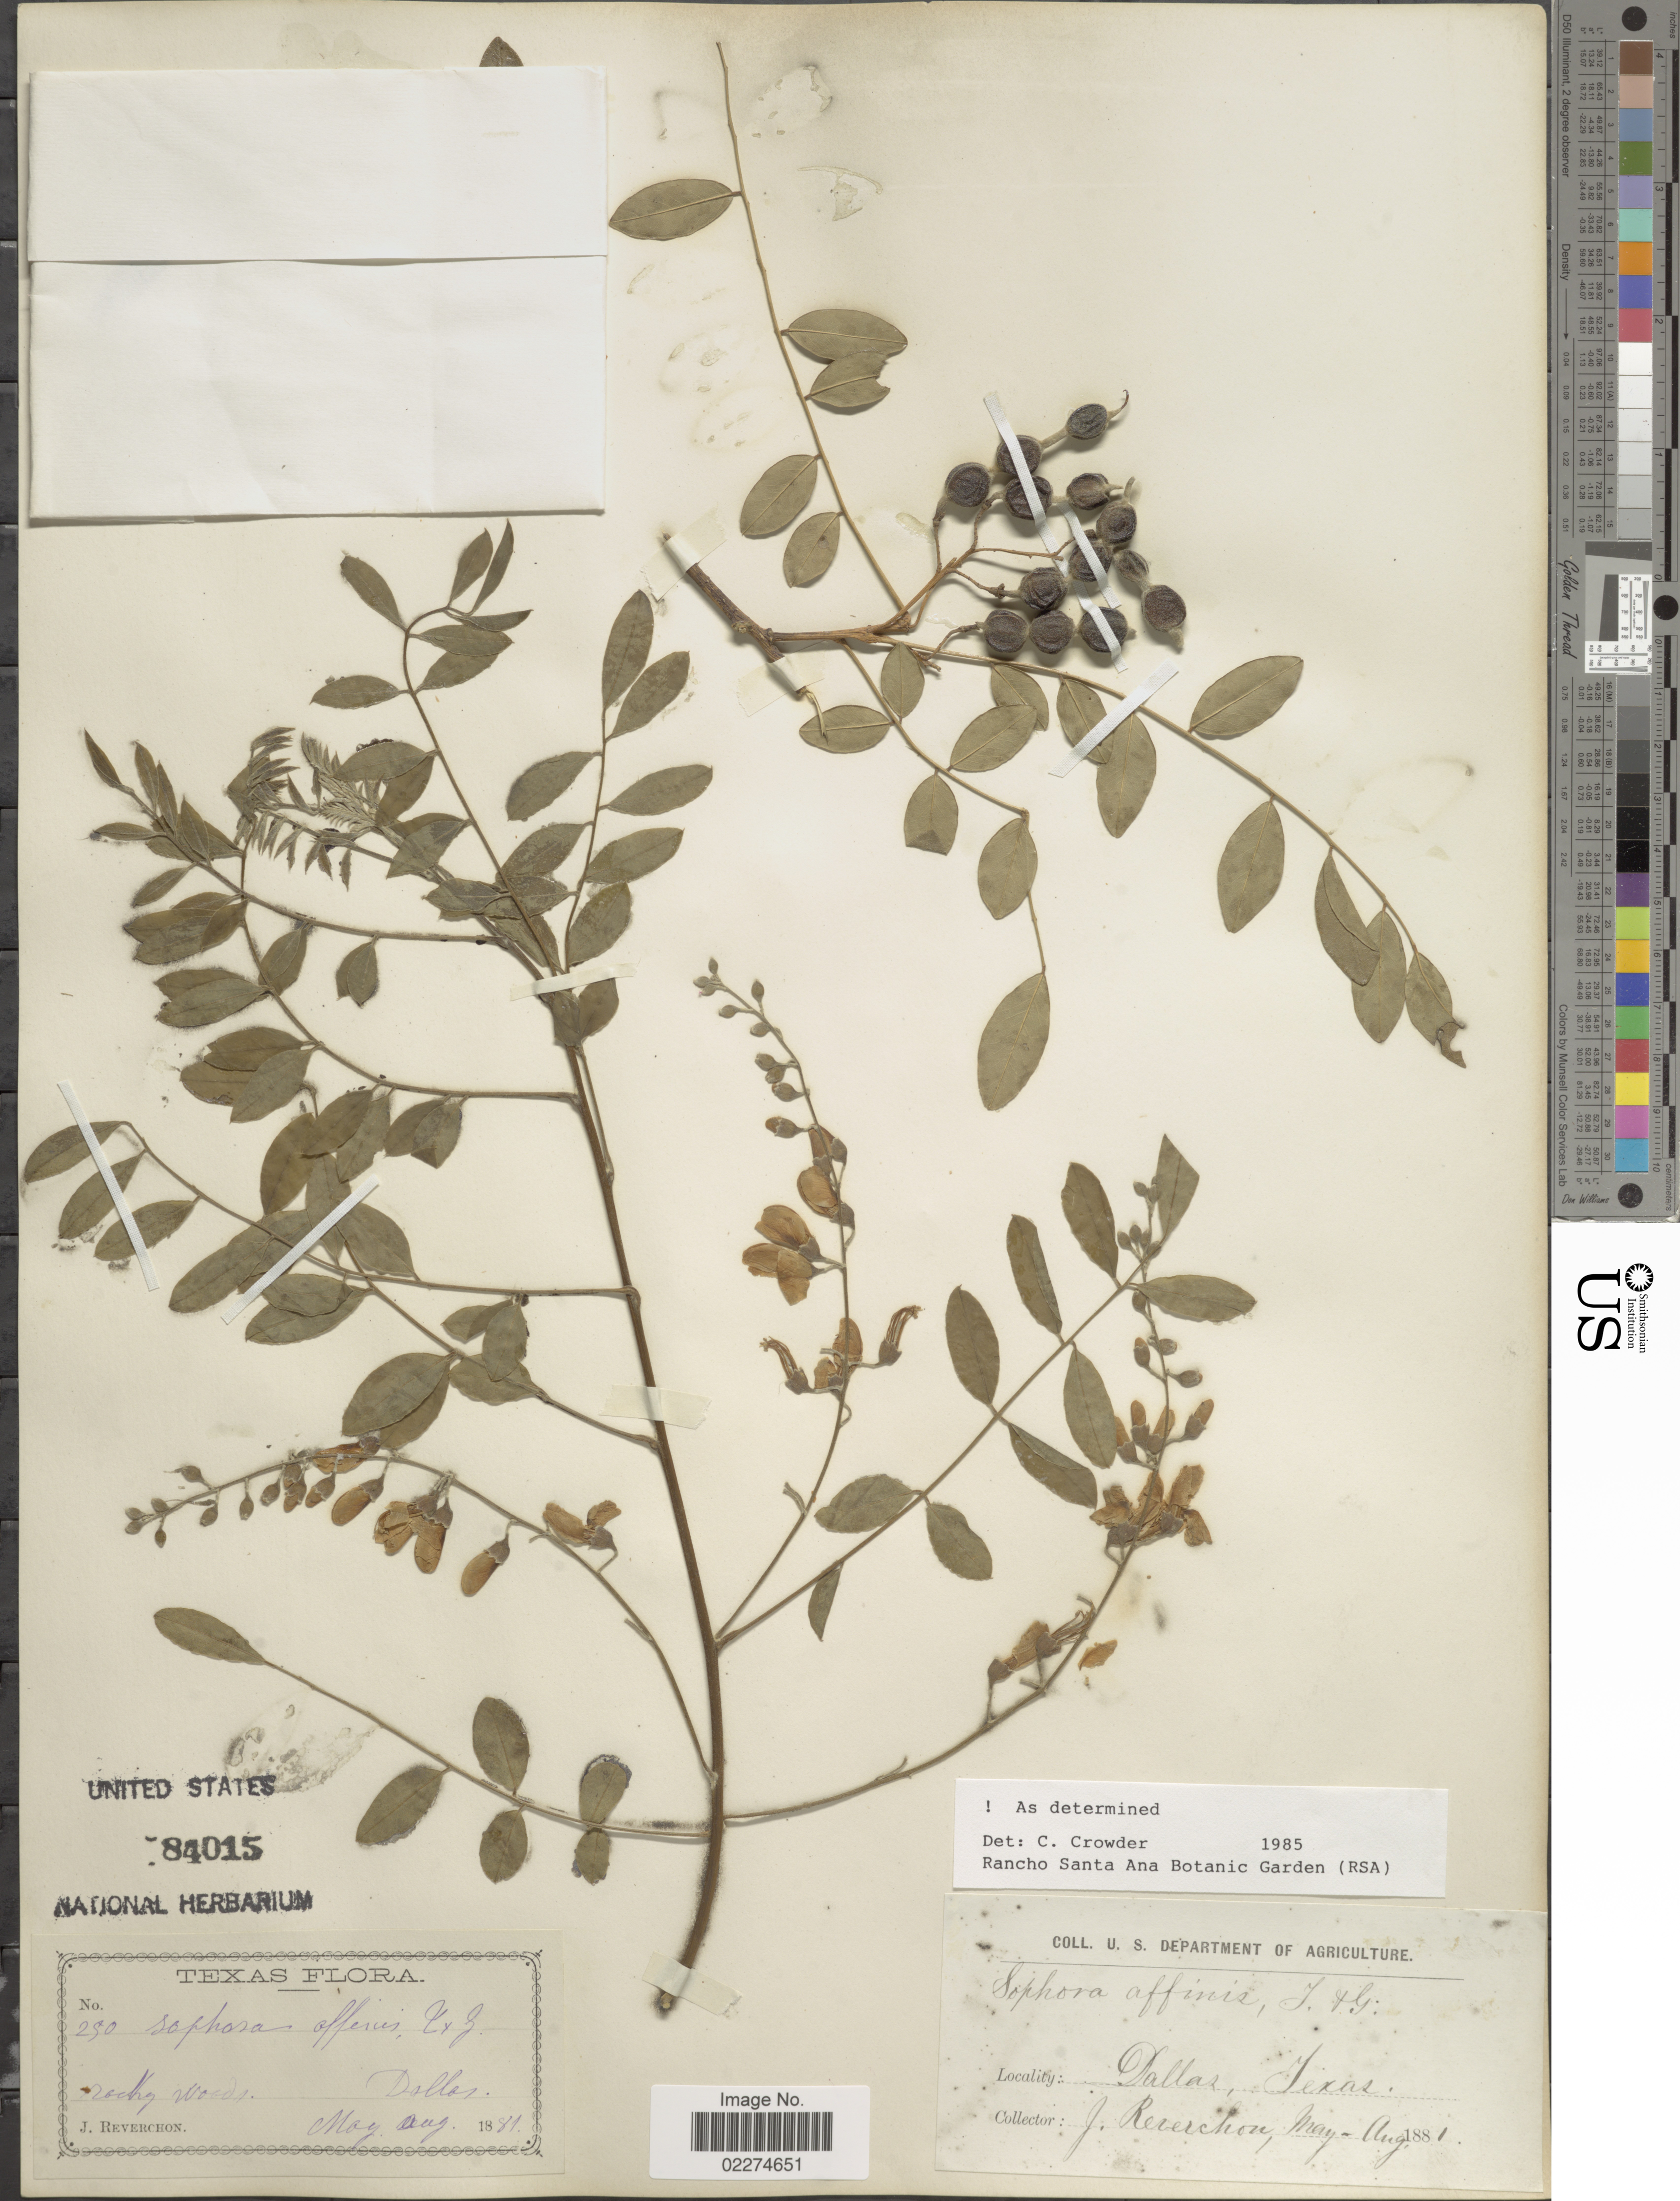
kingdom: Plantae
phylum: Tracheophyta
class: Magnoliopsida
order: Fabales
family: Fabaceae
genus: Sophora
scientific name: Sophora affinis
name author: Torr. & A. Gray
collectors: J. Reverchon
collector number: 250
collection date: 1881-05/1881-08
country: United States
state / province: Texas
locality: Dallas, Texas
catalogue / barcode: US 84015